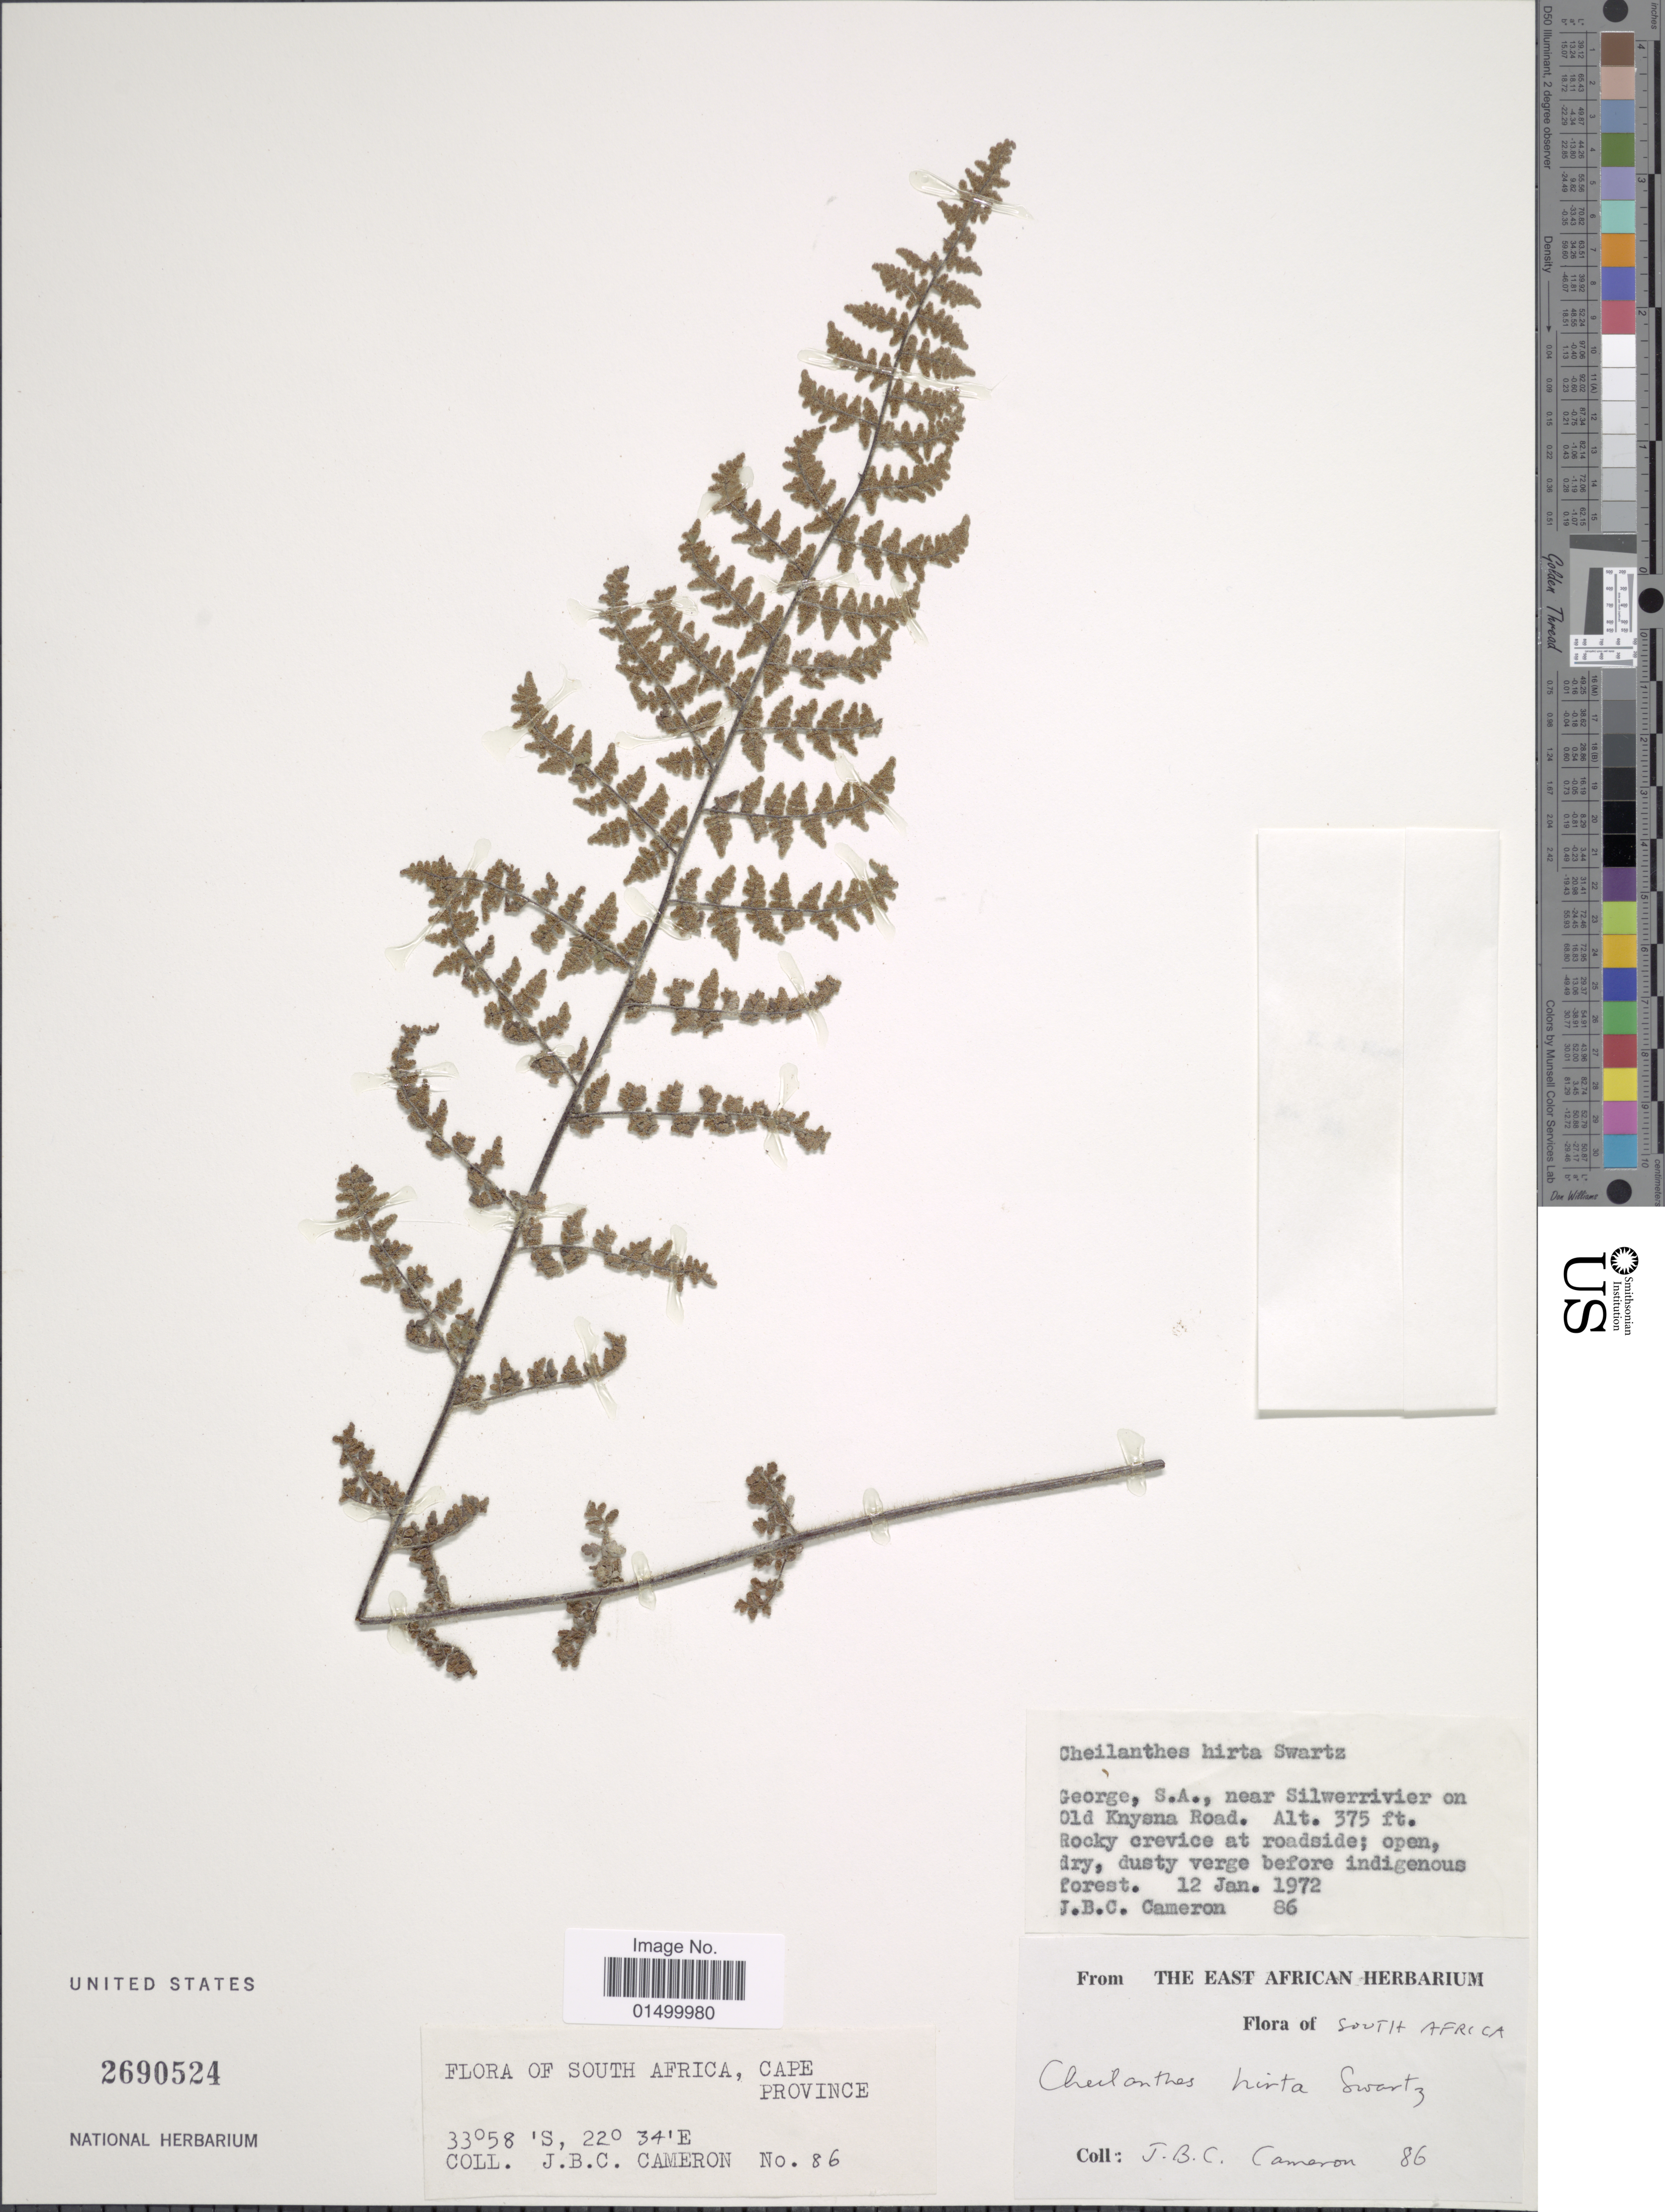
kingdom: Plantae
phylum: Tracheophyta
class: Polypodiopsida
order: Polypodiales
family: Pteridaceae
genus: Cheilanthes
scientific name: Cheilanthes hirta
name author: Sw.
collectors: J. Cameron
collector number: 86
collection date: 1972-01-12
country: South Africa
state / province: Western Cape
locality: George, S.A., Near Silwerrivier on Old Knysana Road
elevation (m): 114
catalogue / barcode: US 2690524